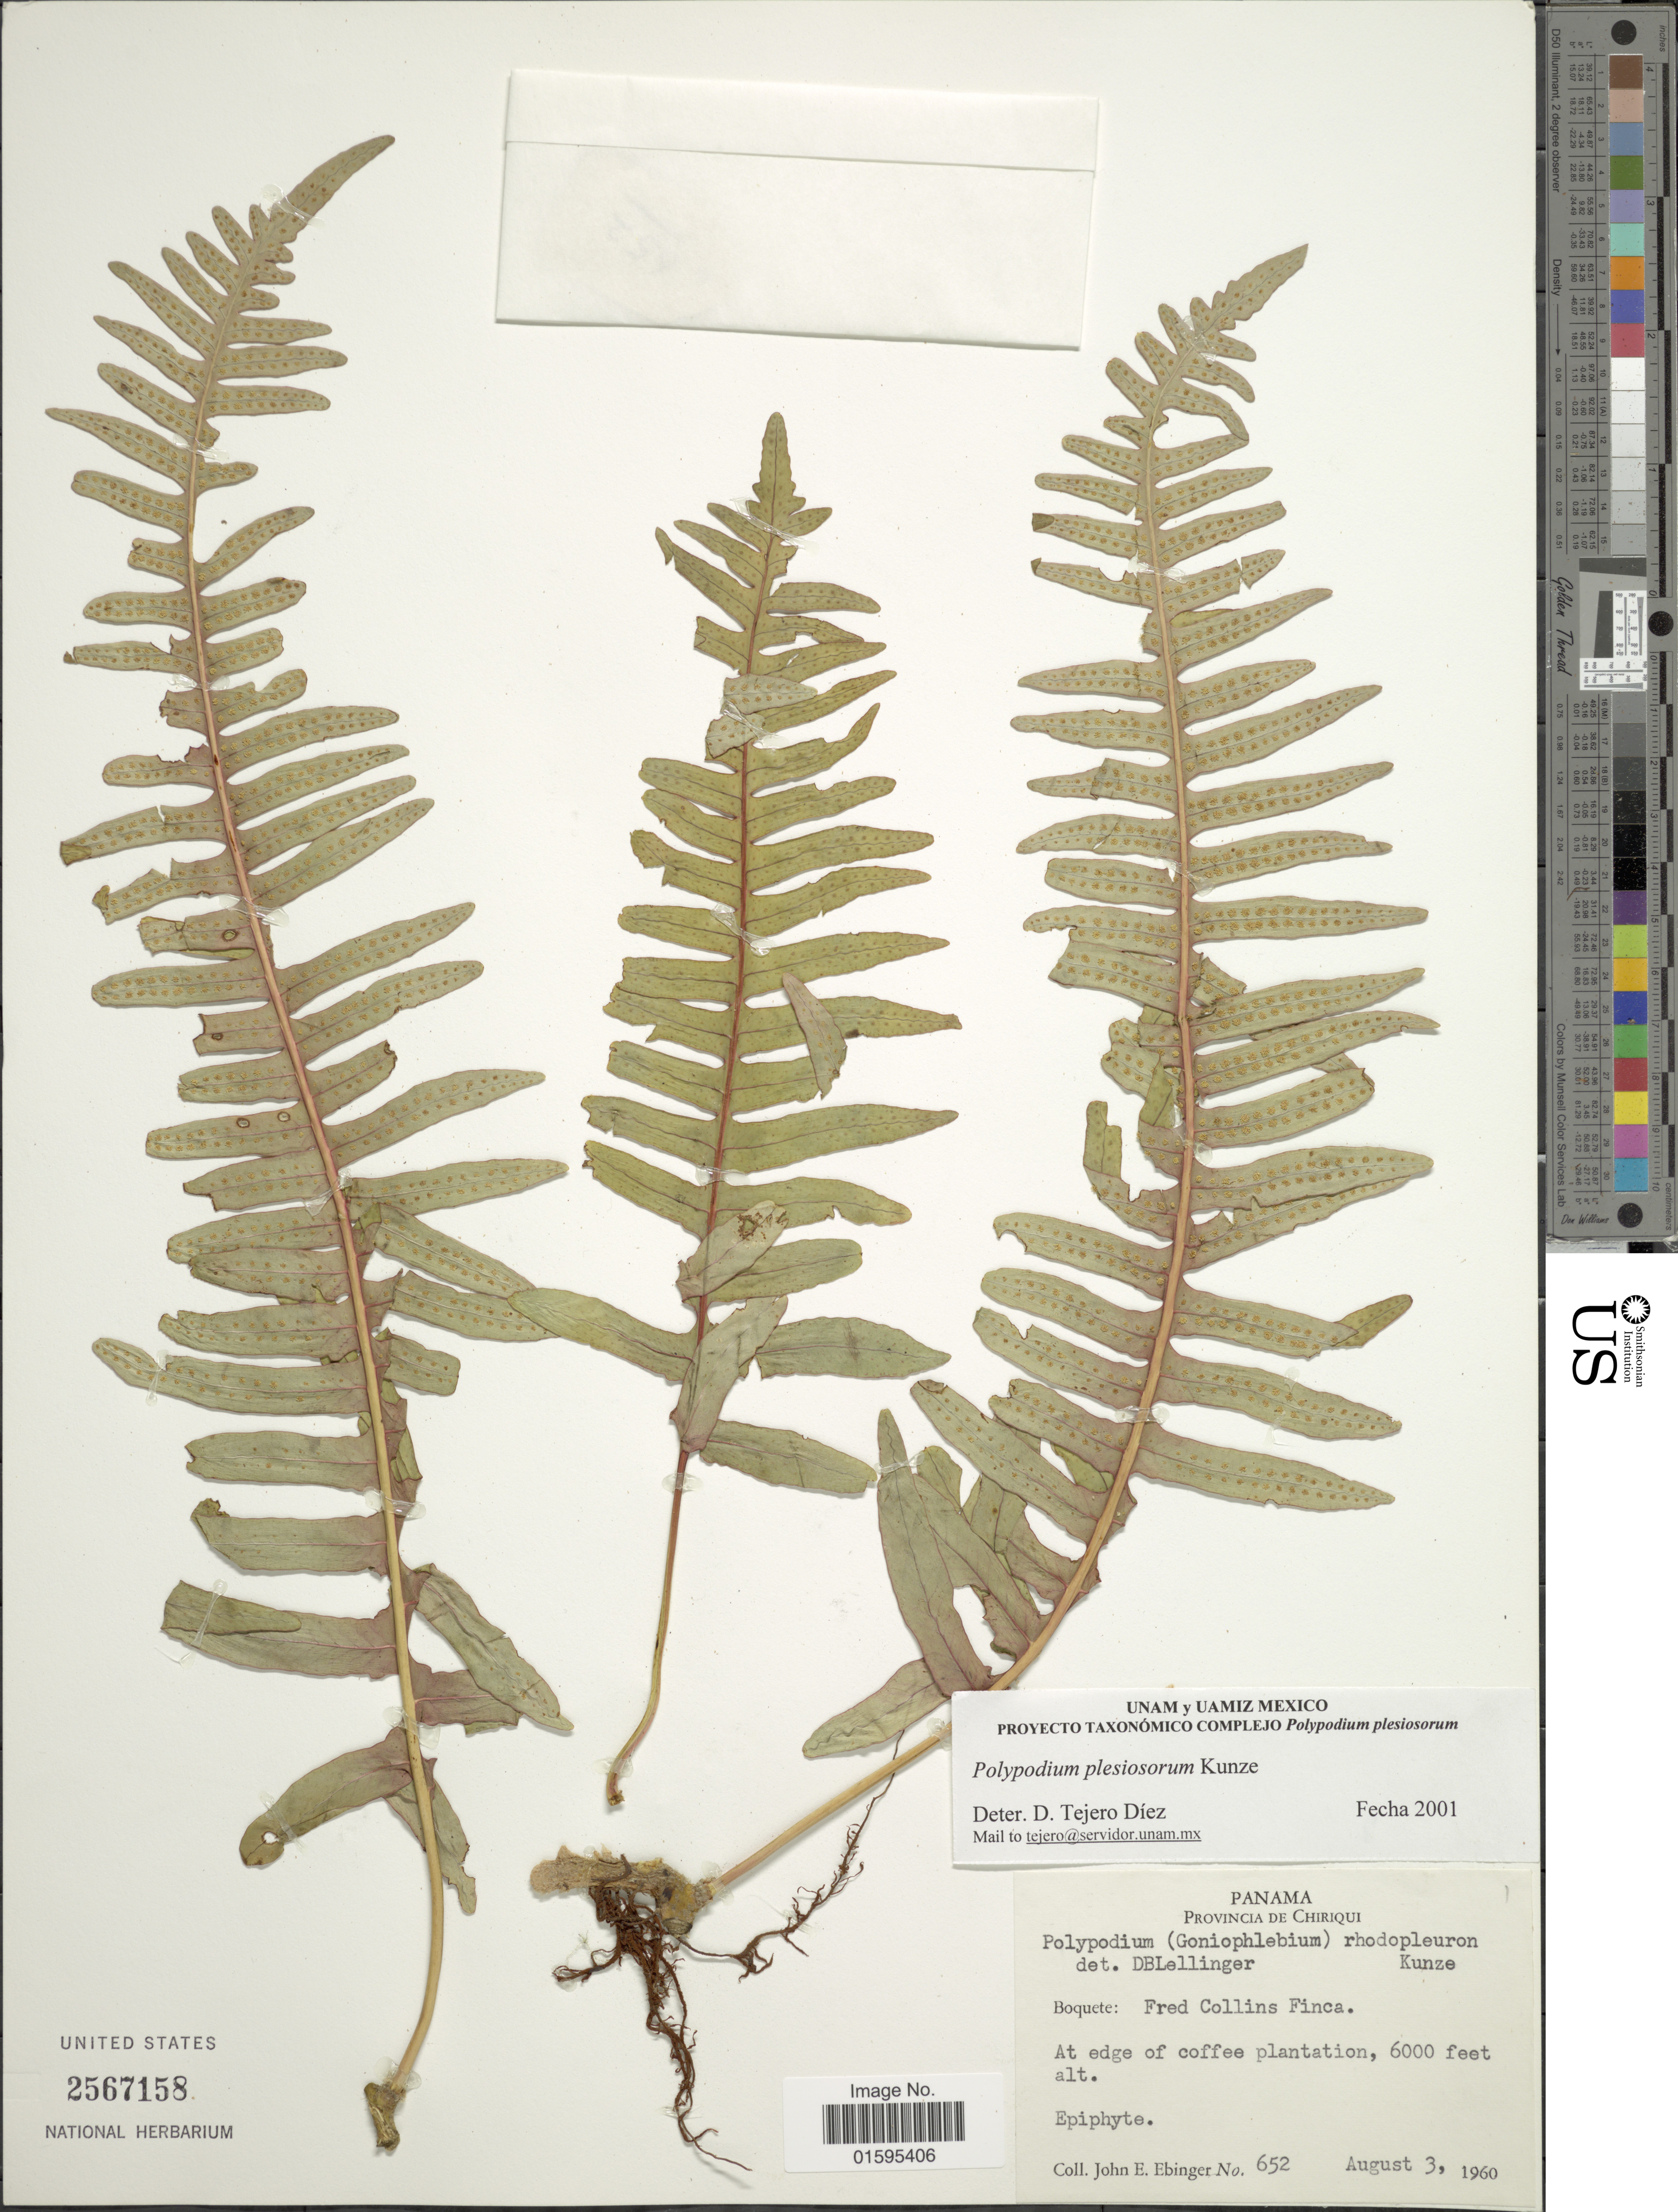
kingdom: Plantae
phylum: Tracheophyta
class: Polypodiopsida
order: Polypodiales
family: Polypodiaceae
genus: Polypodium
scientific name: Polypodium plesiosorum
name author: Kunze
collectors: J. Ebinger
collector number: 652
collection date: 1960-08-03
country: Panama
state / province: Chiriqui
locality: Boquete: Fred Collins Finca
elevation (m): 1829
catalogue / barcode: US 2567158